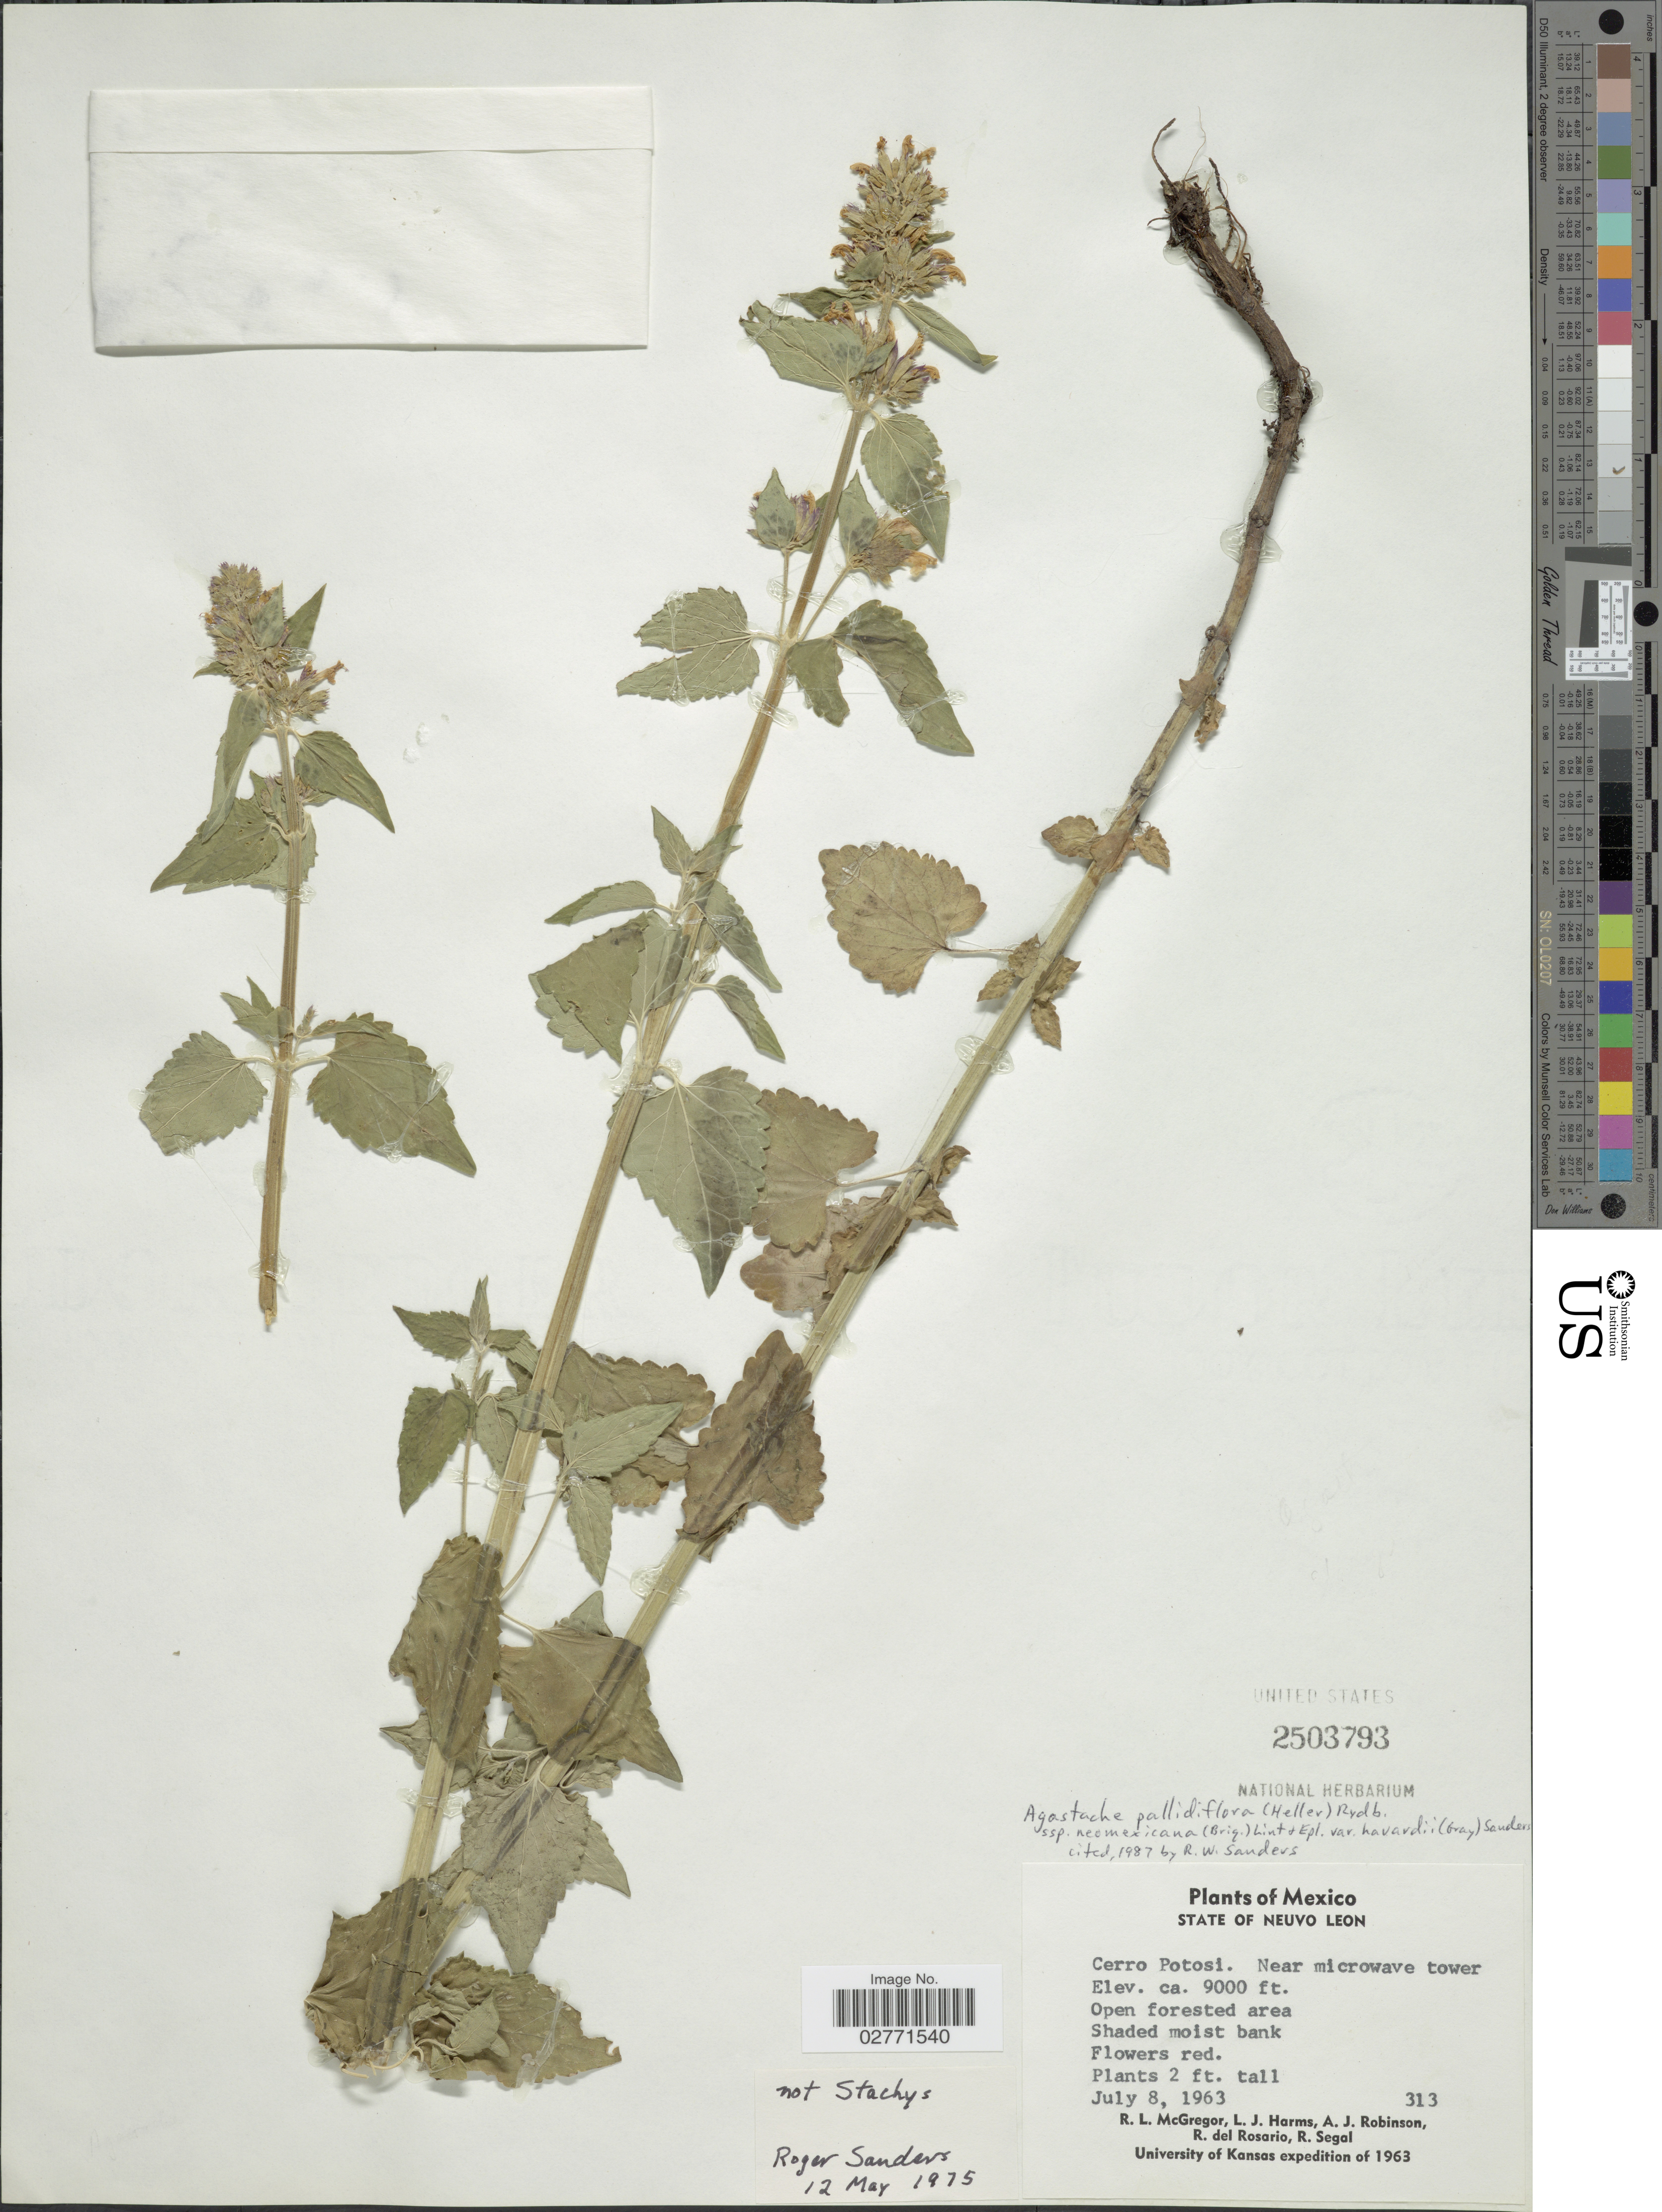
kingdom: Plantae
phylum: Tracheophyta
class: Magnoliopsida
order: Lamiales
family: Lamiaceae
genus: Agastache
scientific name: Agastache pallidiflora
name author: (A. Heller) Rydb.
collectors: R. McGregor, L. Harms, A. J. Robinson, R. del Rosario & R. Segal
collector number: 313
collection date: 1963-07-08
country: Mexico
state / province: Nuevo León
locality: Cerro Potosi. Near microwave tower.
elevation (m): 2743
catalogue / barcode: US 2503793